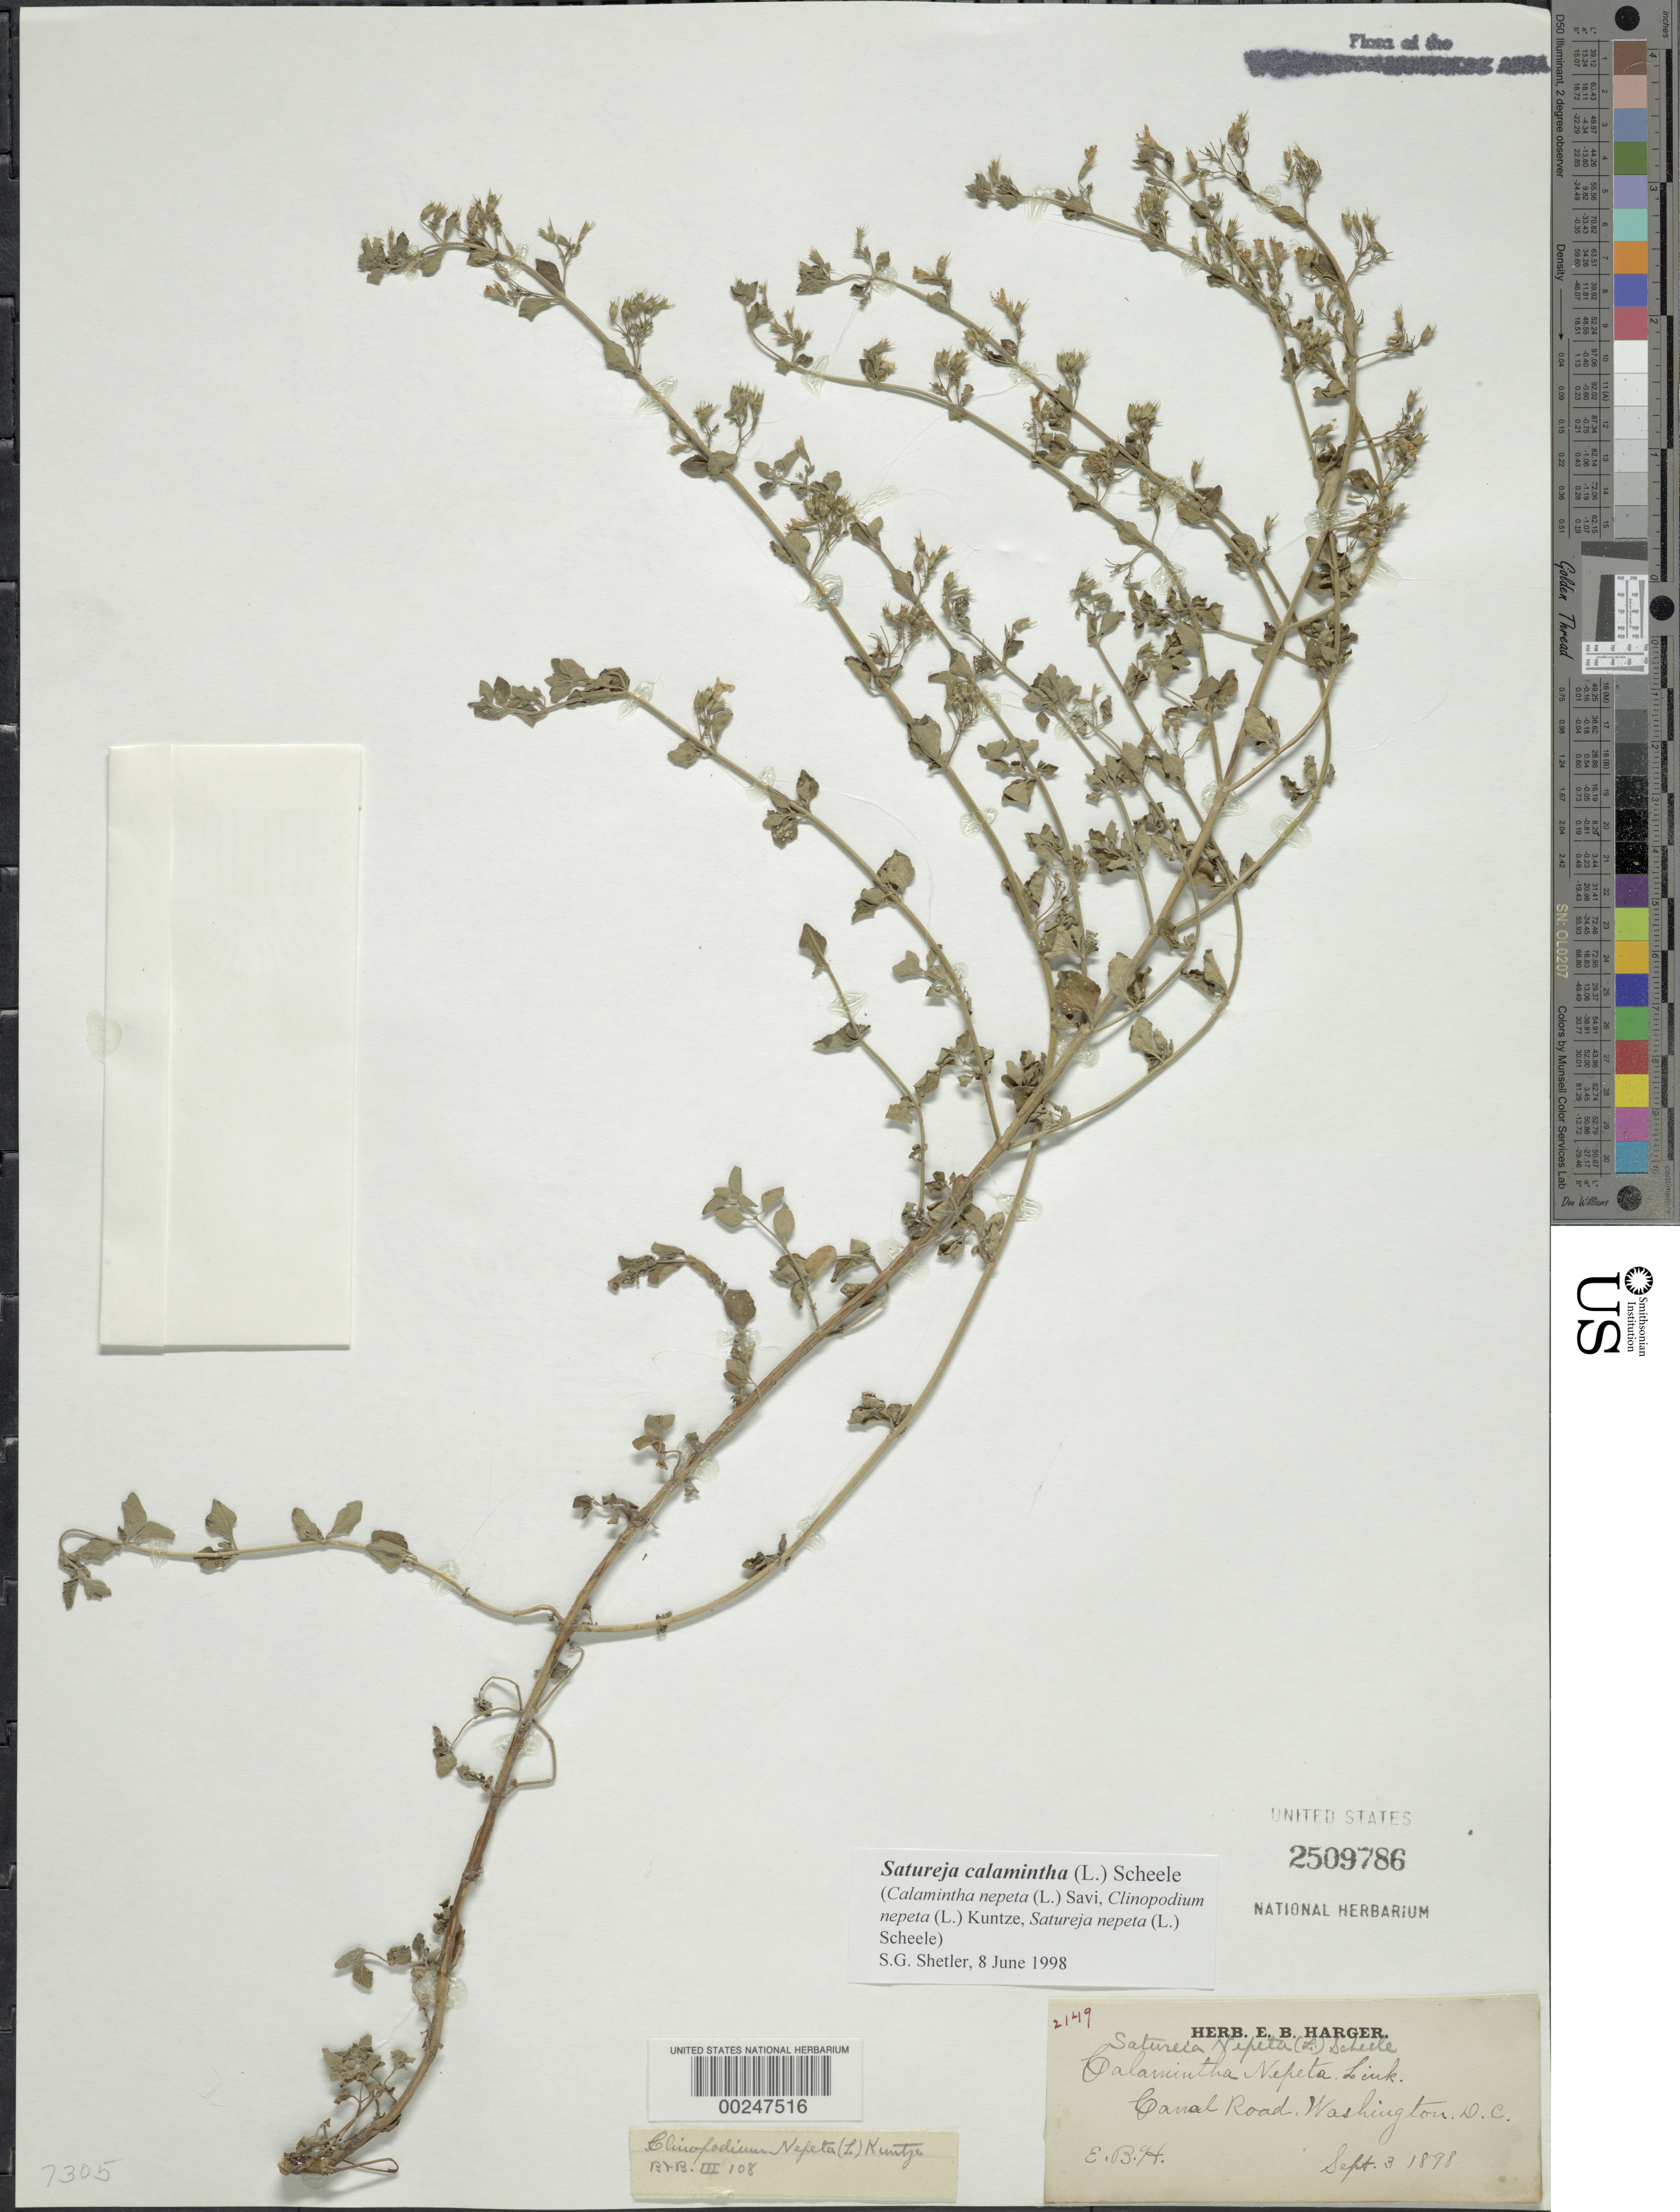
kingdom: Plantae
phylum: Tracheophyta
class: Magnoliopsida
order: Lamiales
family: Lamiaceae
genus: Clinopodium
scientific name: Clinopodium nepeta subsp. glandulosum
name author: (Req.) Govaerts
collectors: E. B. Harger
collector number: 2149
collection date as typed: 03 Sep 1898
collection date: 1898-09-03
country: United States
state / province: District of Columbia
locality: Canal Road C. and O. Canal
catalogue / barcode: US 2509786